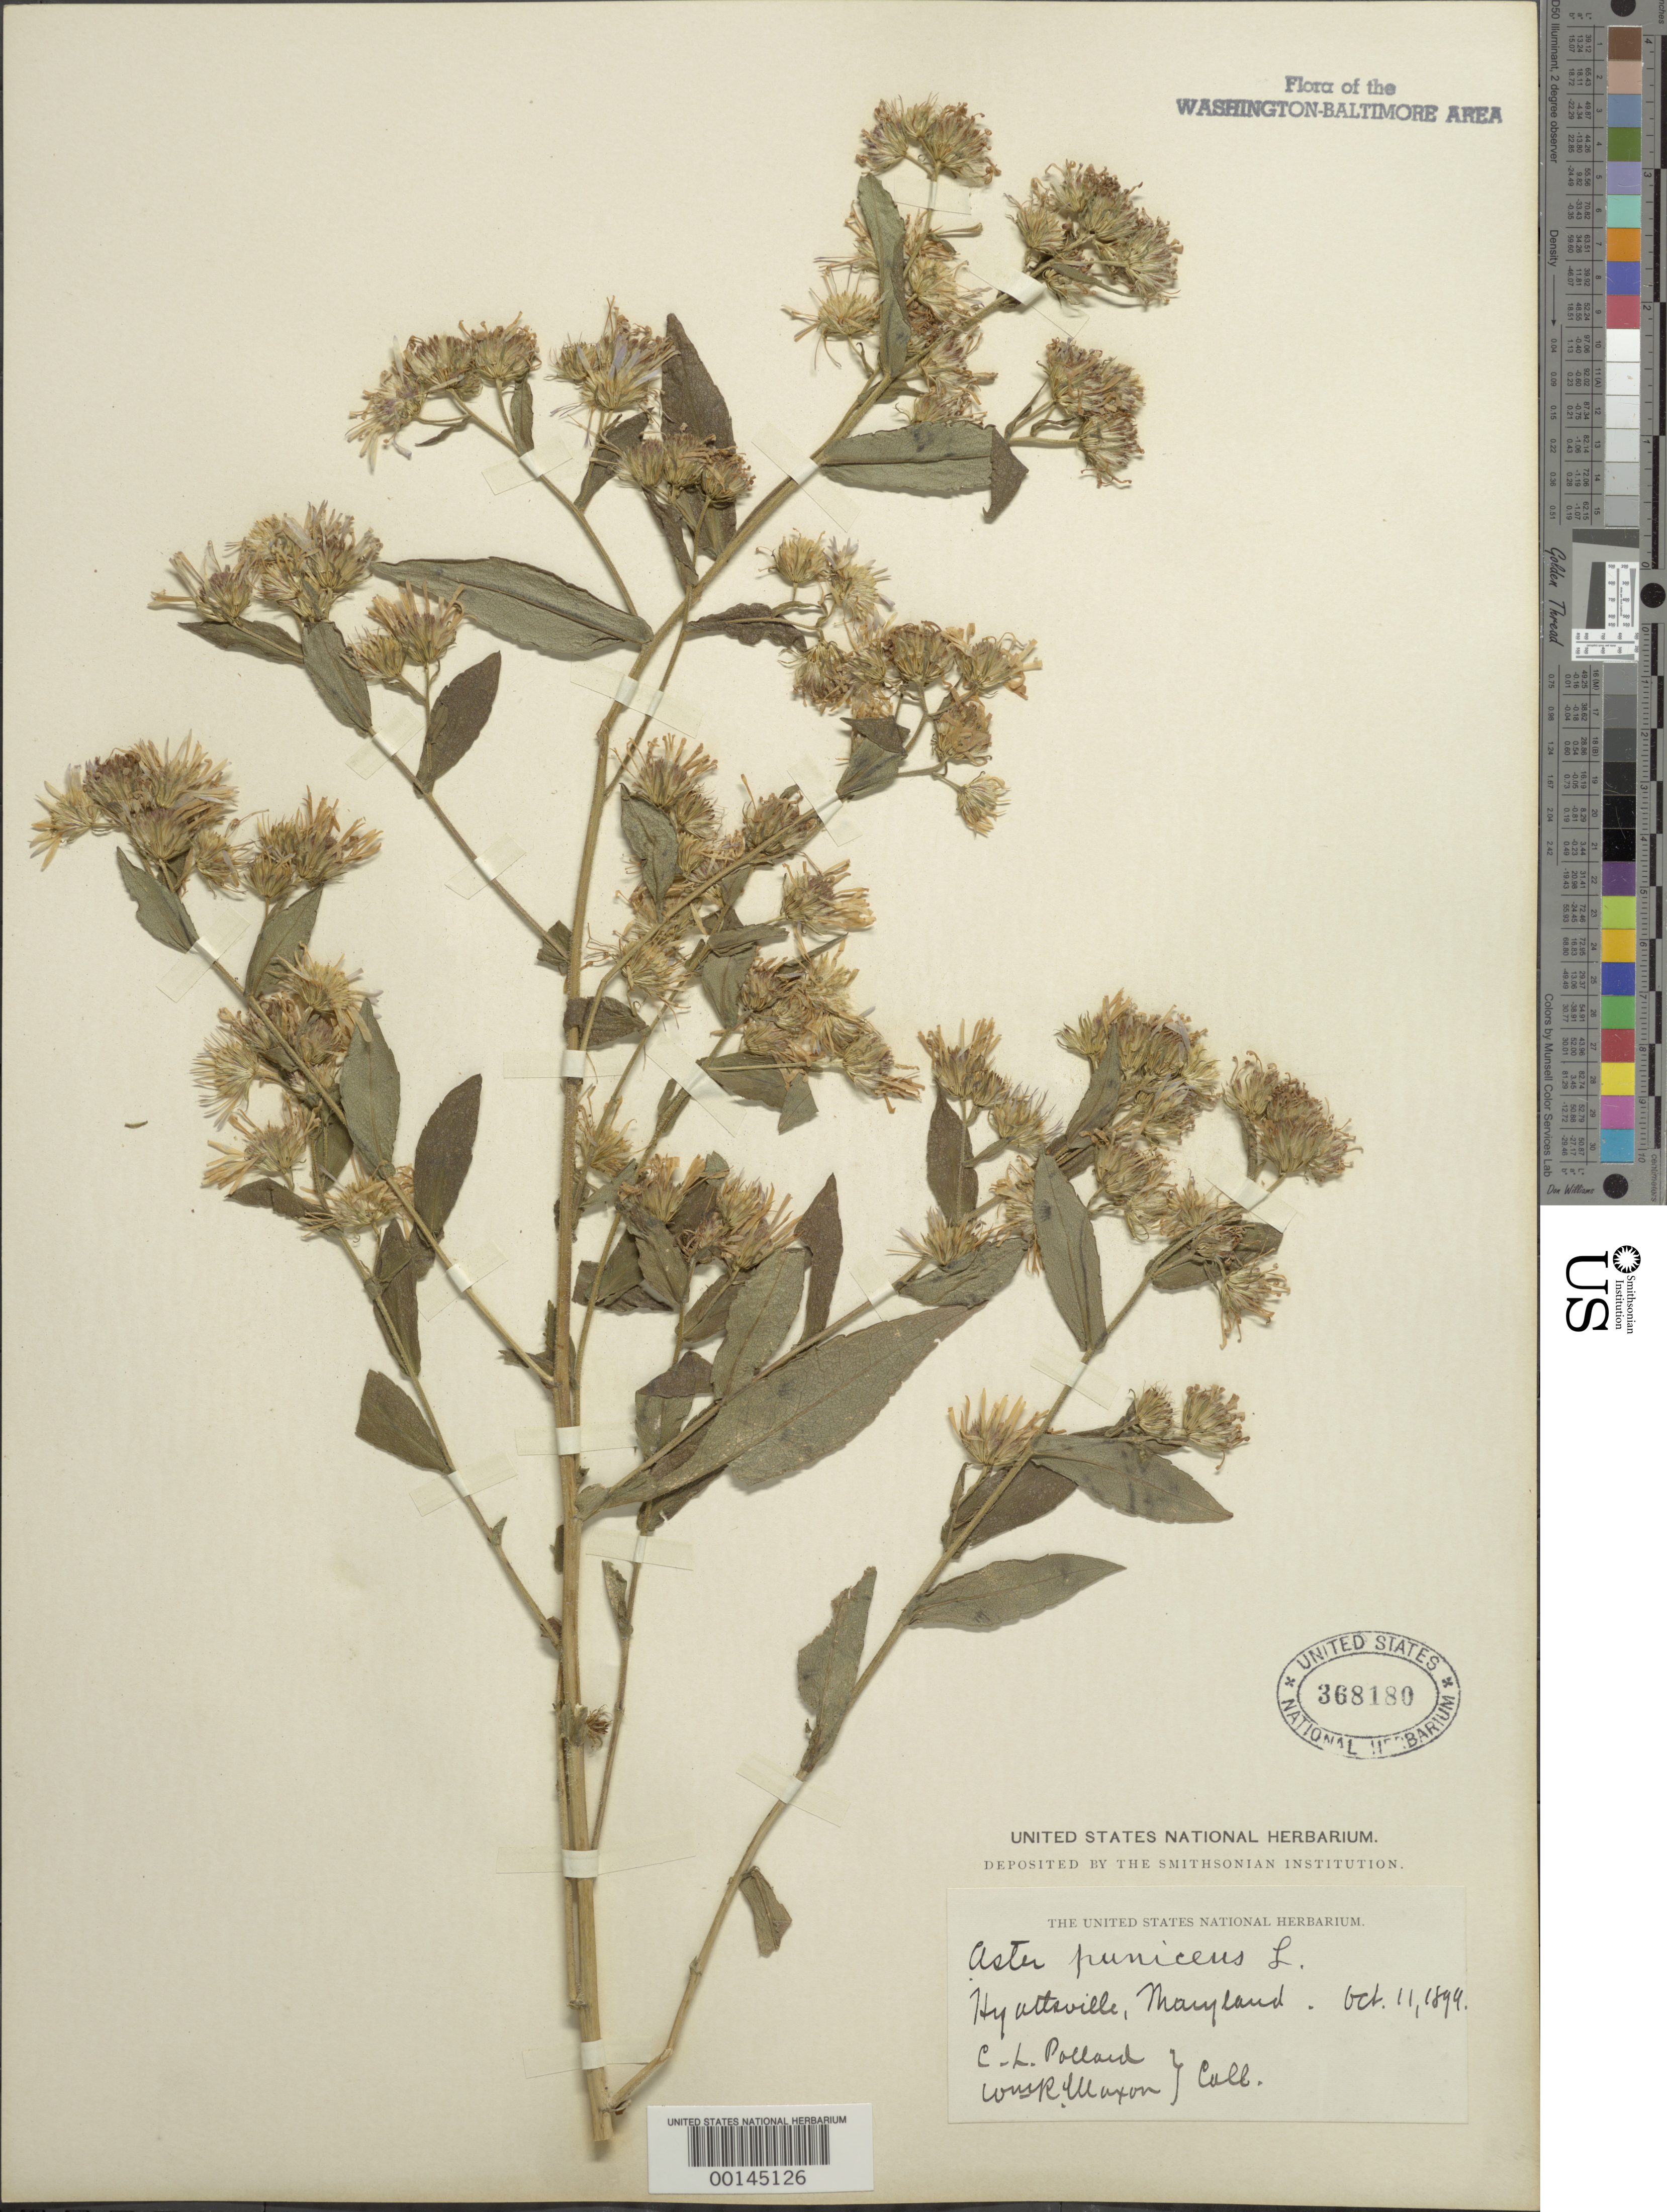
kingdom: Plantae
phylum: Tracheophyta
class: Magnoliopsida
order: Asterales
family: Asteraceae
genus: Symphyotrichum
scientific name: Symphyotrichum puniceum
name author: (L.) Á. Löve & D. Löve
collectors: C. L. Pollard & W. R. Maxon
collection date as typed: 11 Oct 1899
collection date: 1899-10-11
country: United States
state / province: Maryland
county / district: Prince George's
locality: Hyattsville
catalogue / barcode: US 368180